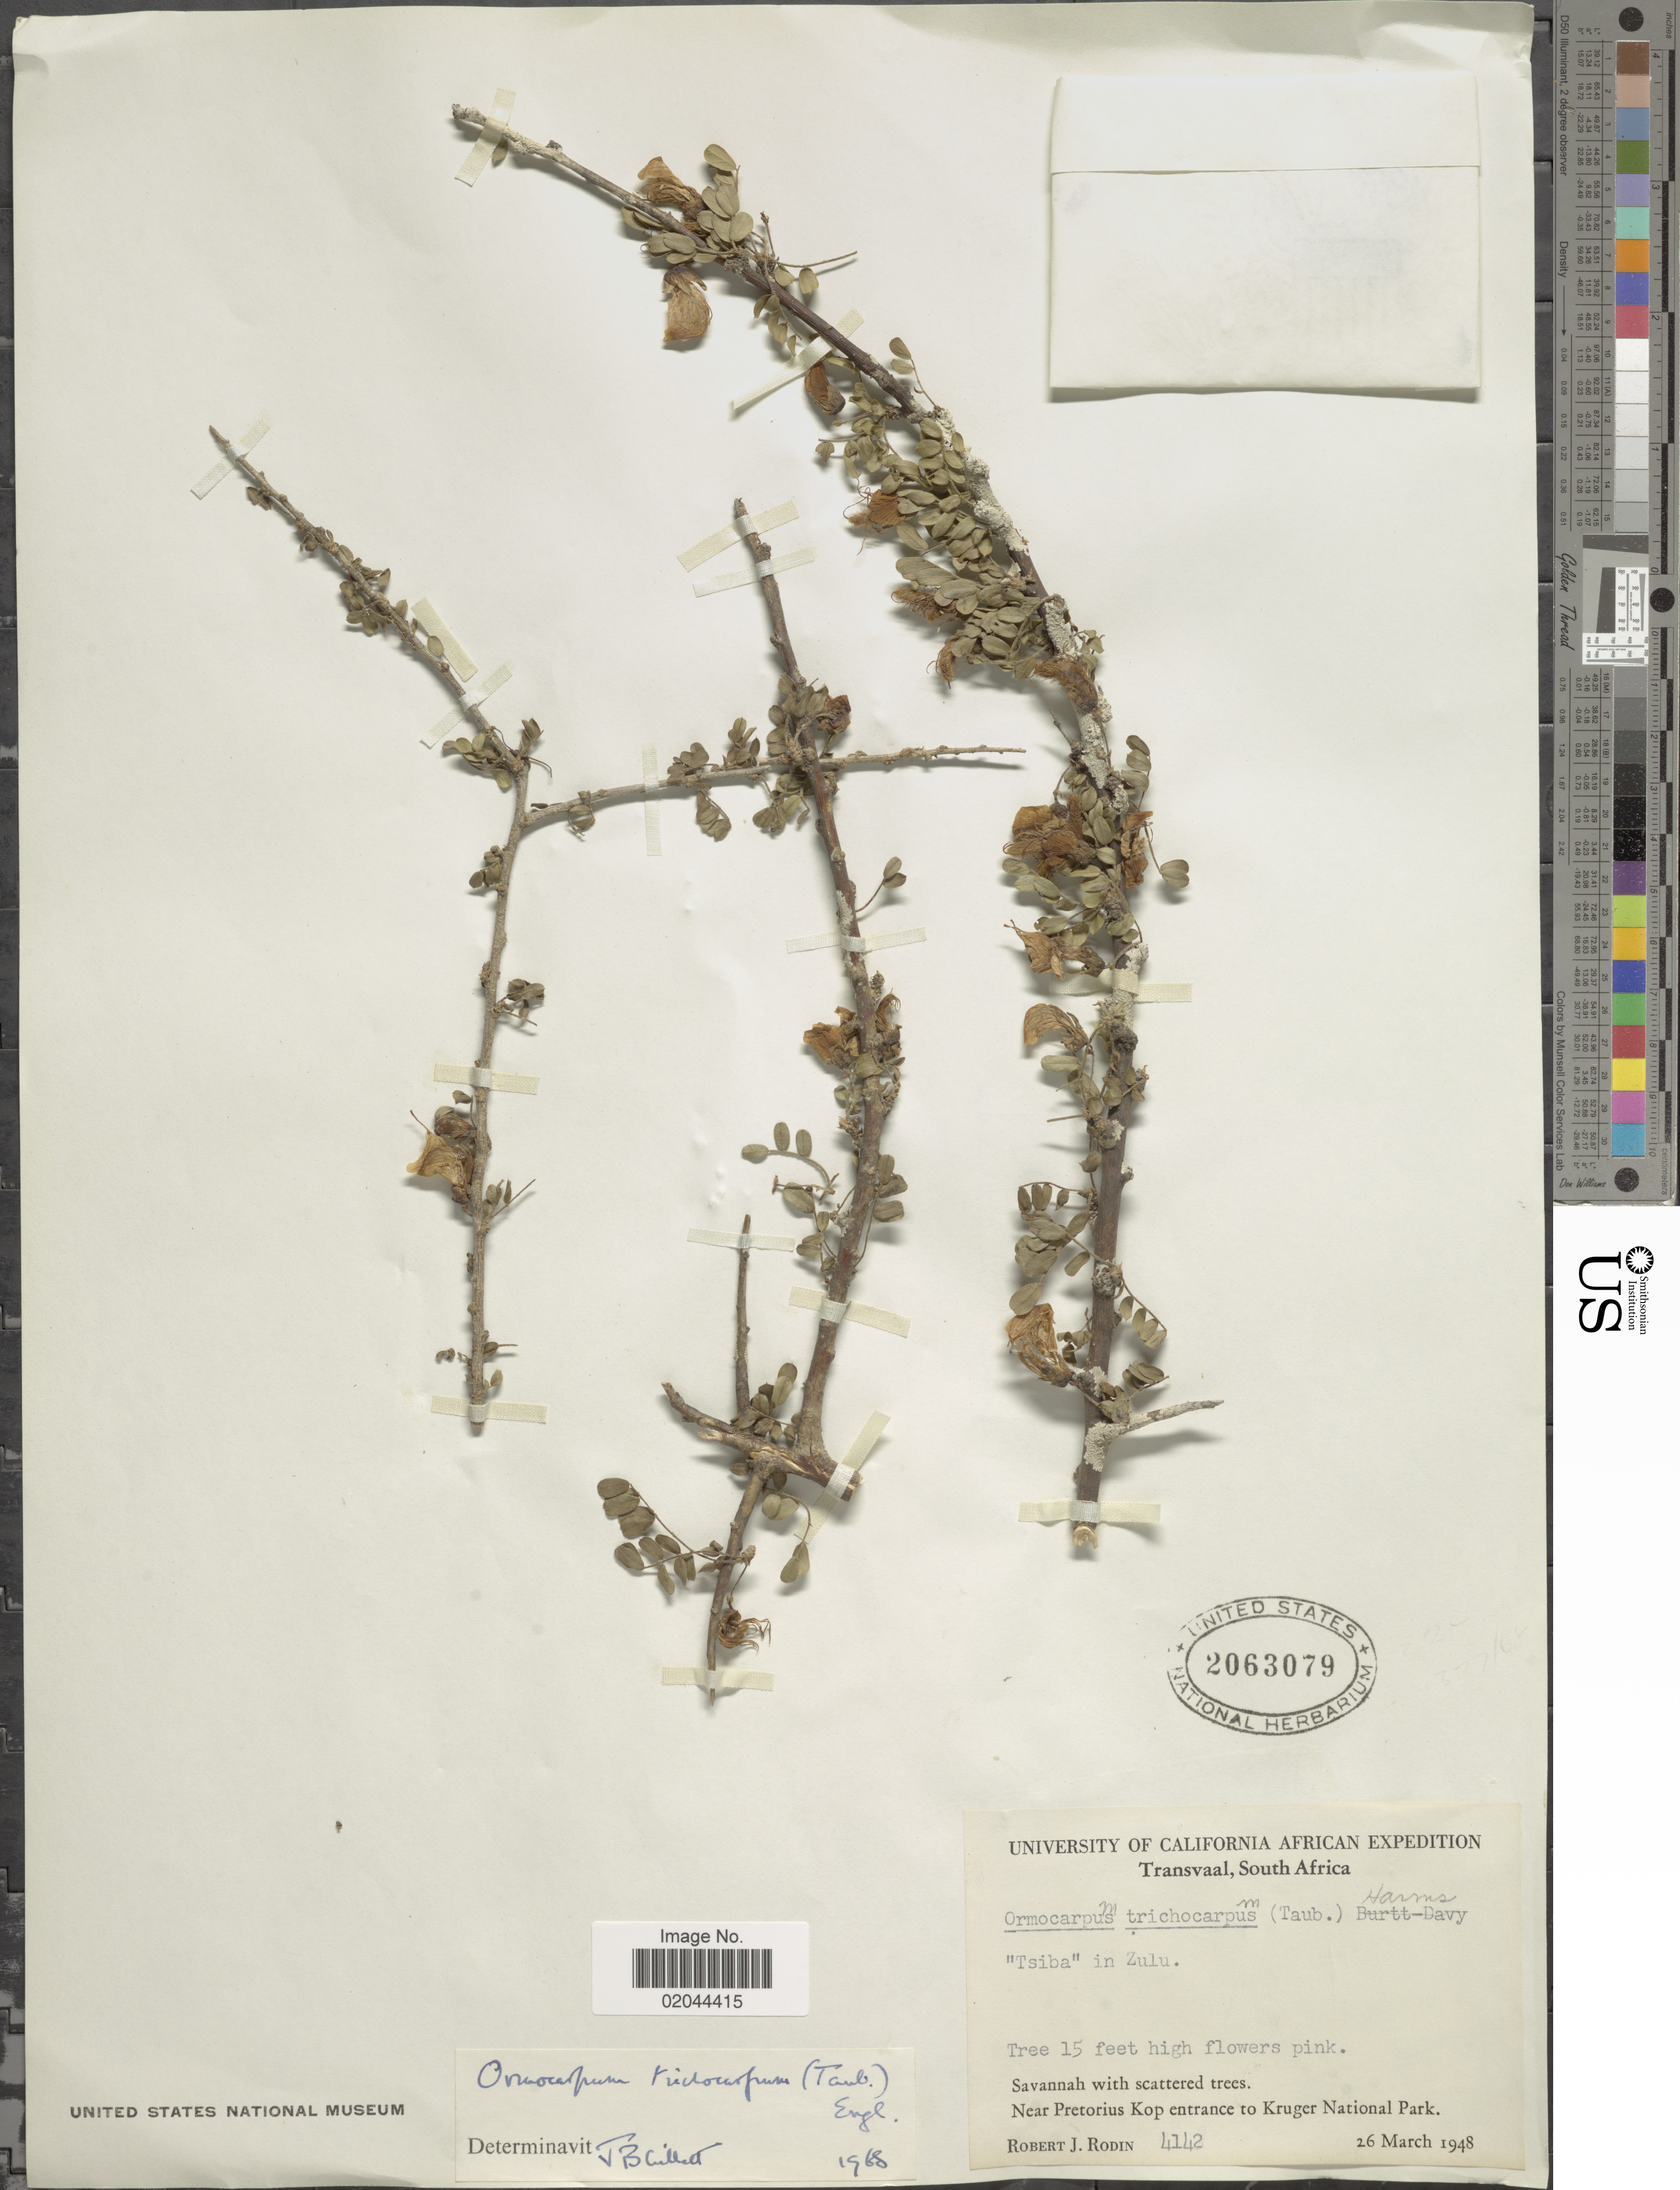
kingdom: Plantae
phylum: Tracheophyta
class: Magnoliopsida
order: Fabales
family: Fabaceae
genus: Ormocarpum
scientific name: Ormocarpum trichocarpum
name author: (Taub.) Engl.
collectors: R. Rodin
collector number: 4142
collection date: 1948-03-26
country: South Africa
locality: Transvaal, South Africa, Savannah, near Pretorius Kop entrace to Kruger National Park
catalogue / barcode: US 2063079